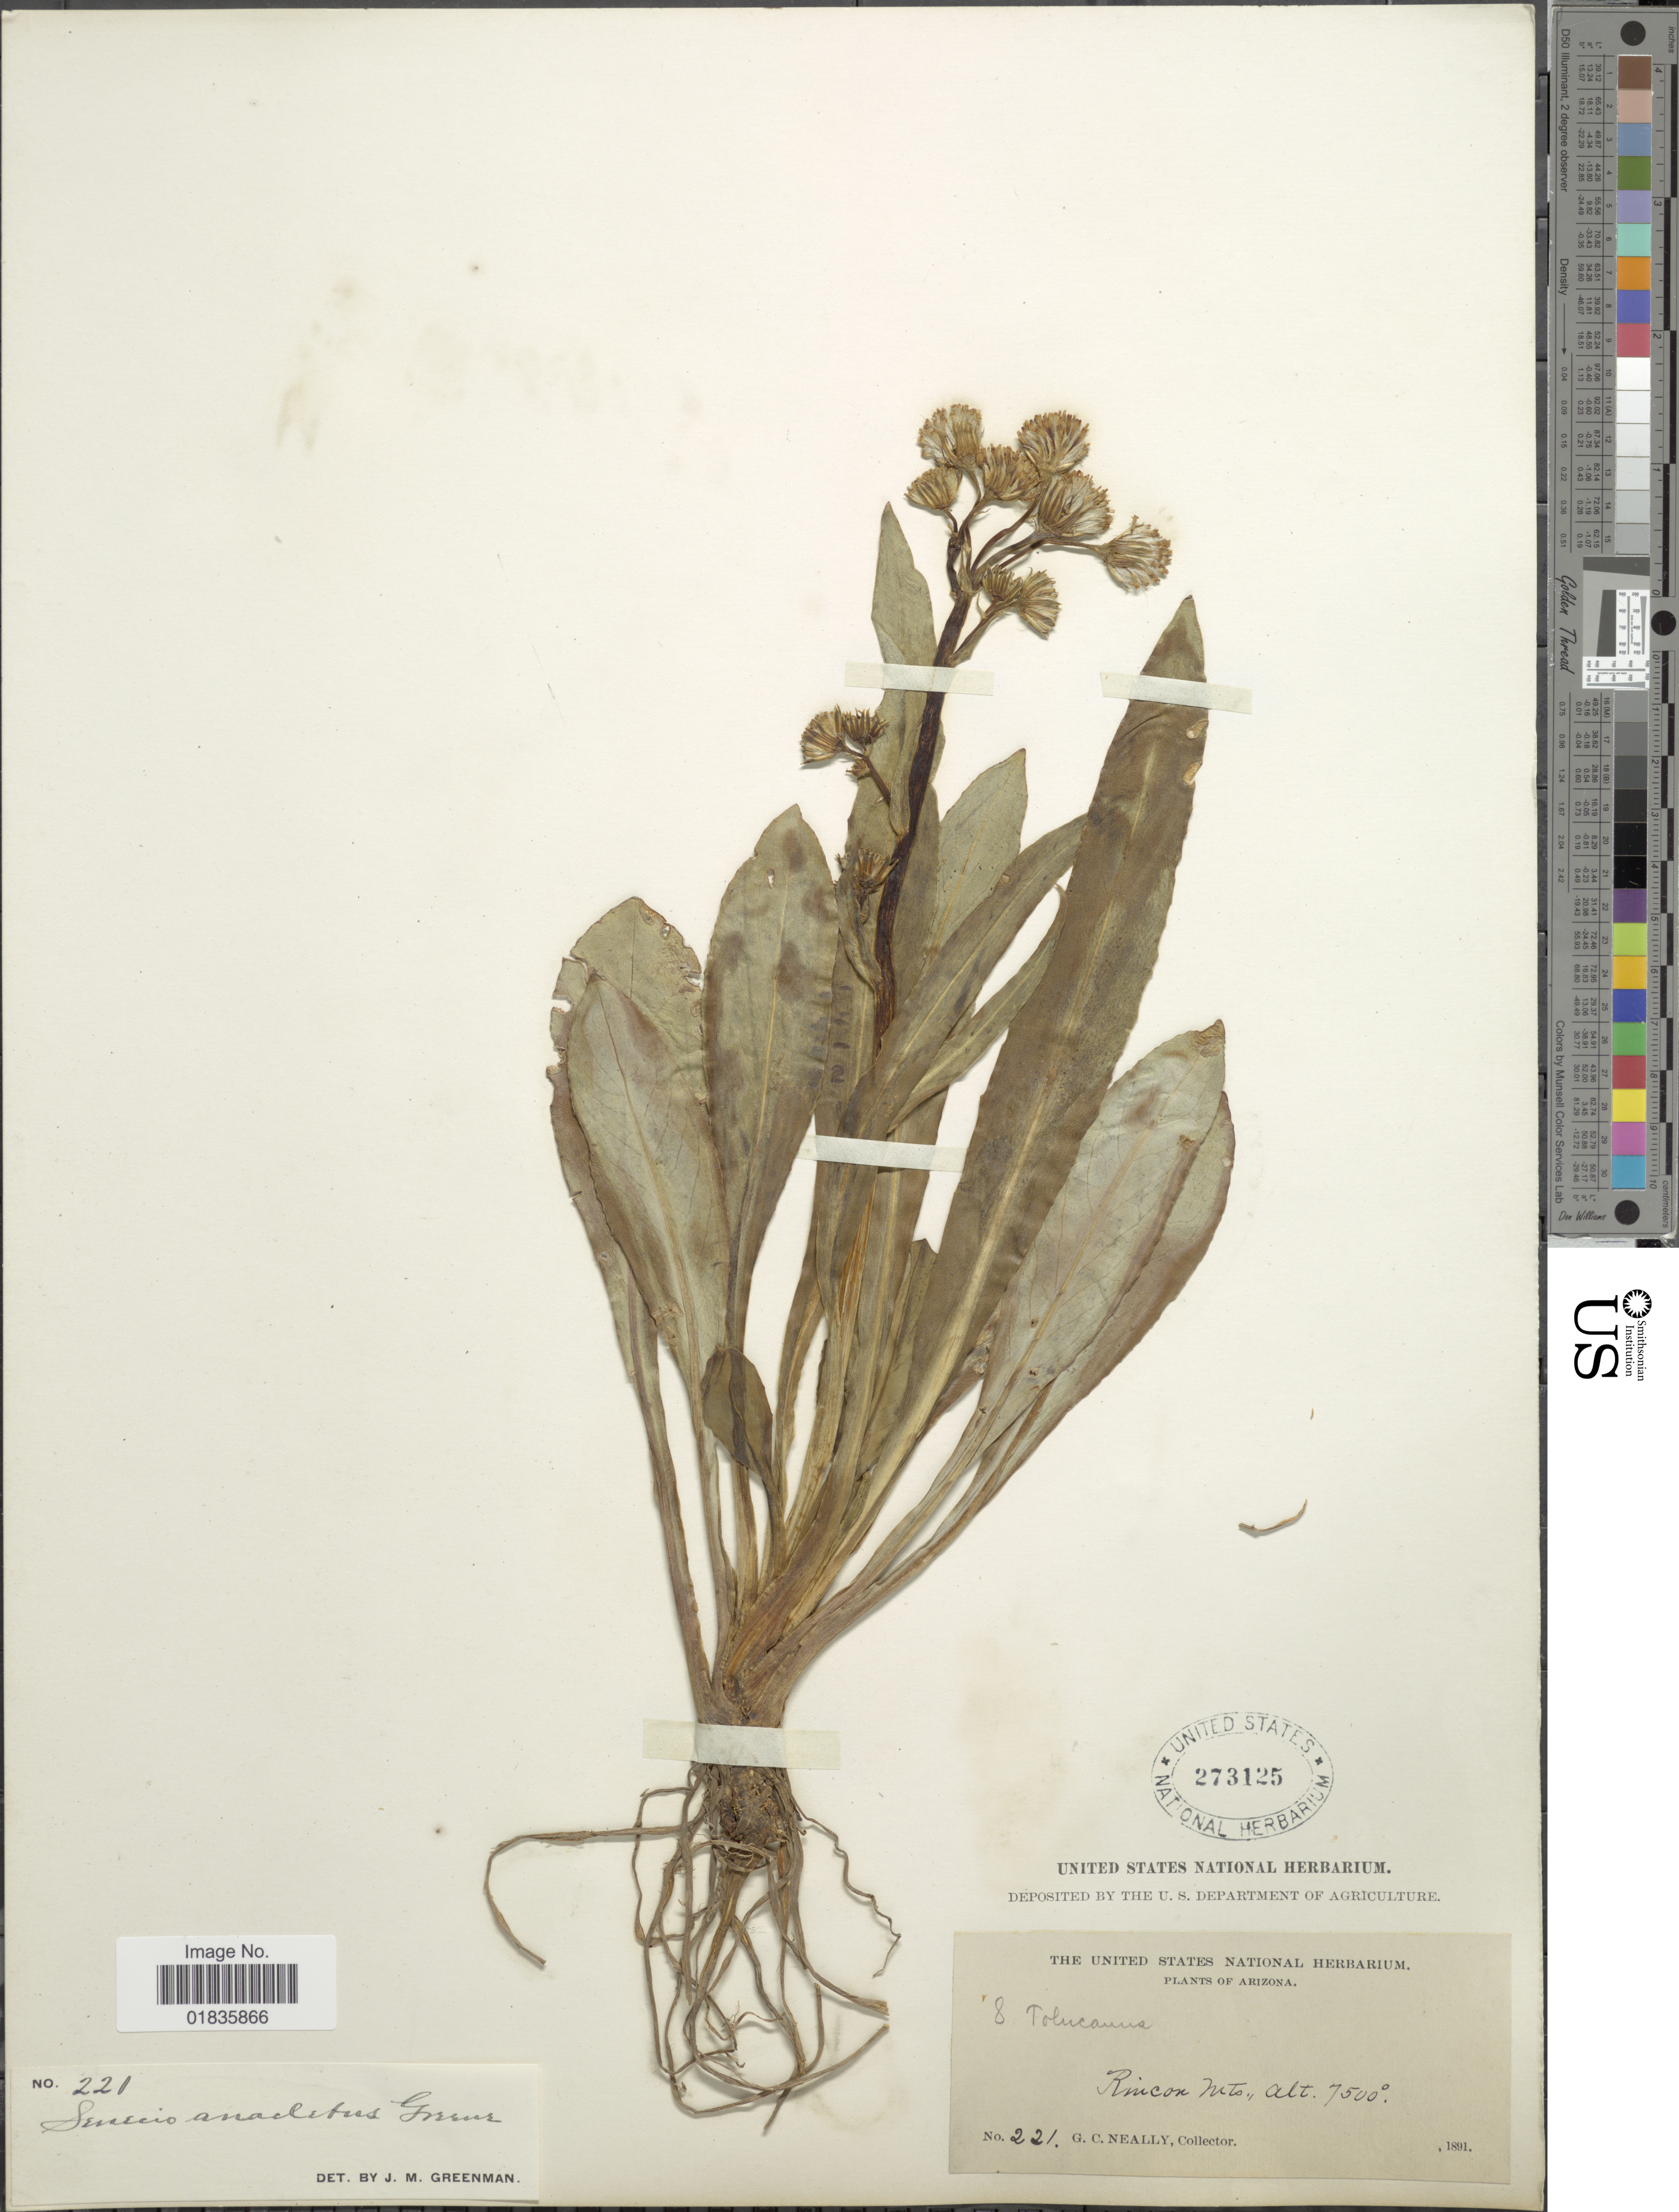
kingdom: Plantae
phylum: Tracheophyta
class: Magnoliopsida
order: Asterales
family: Asteraceae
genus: Senecio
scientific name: Senecio wootonii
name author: Greene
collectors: G. C. Nealley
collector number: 221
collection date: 1891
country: United States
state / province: Arizona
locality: Rincon Mts.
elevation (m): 2286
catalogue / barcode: US 273125